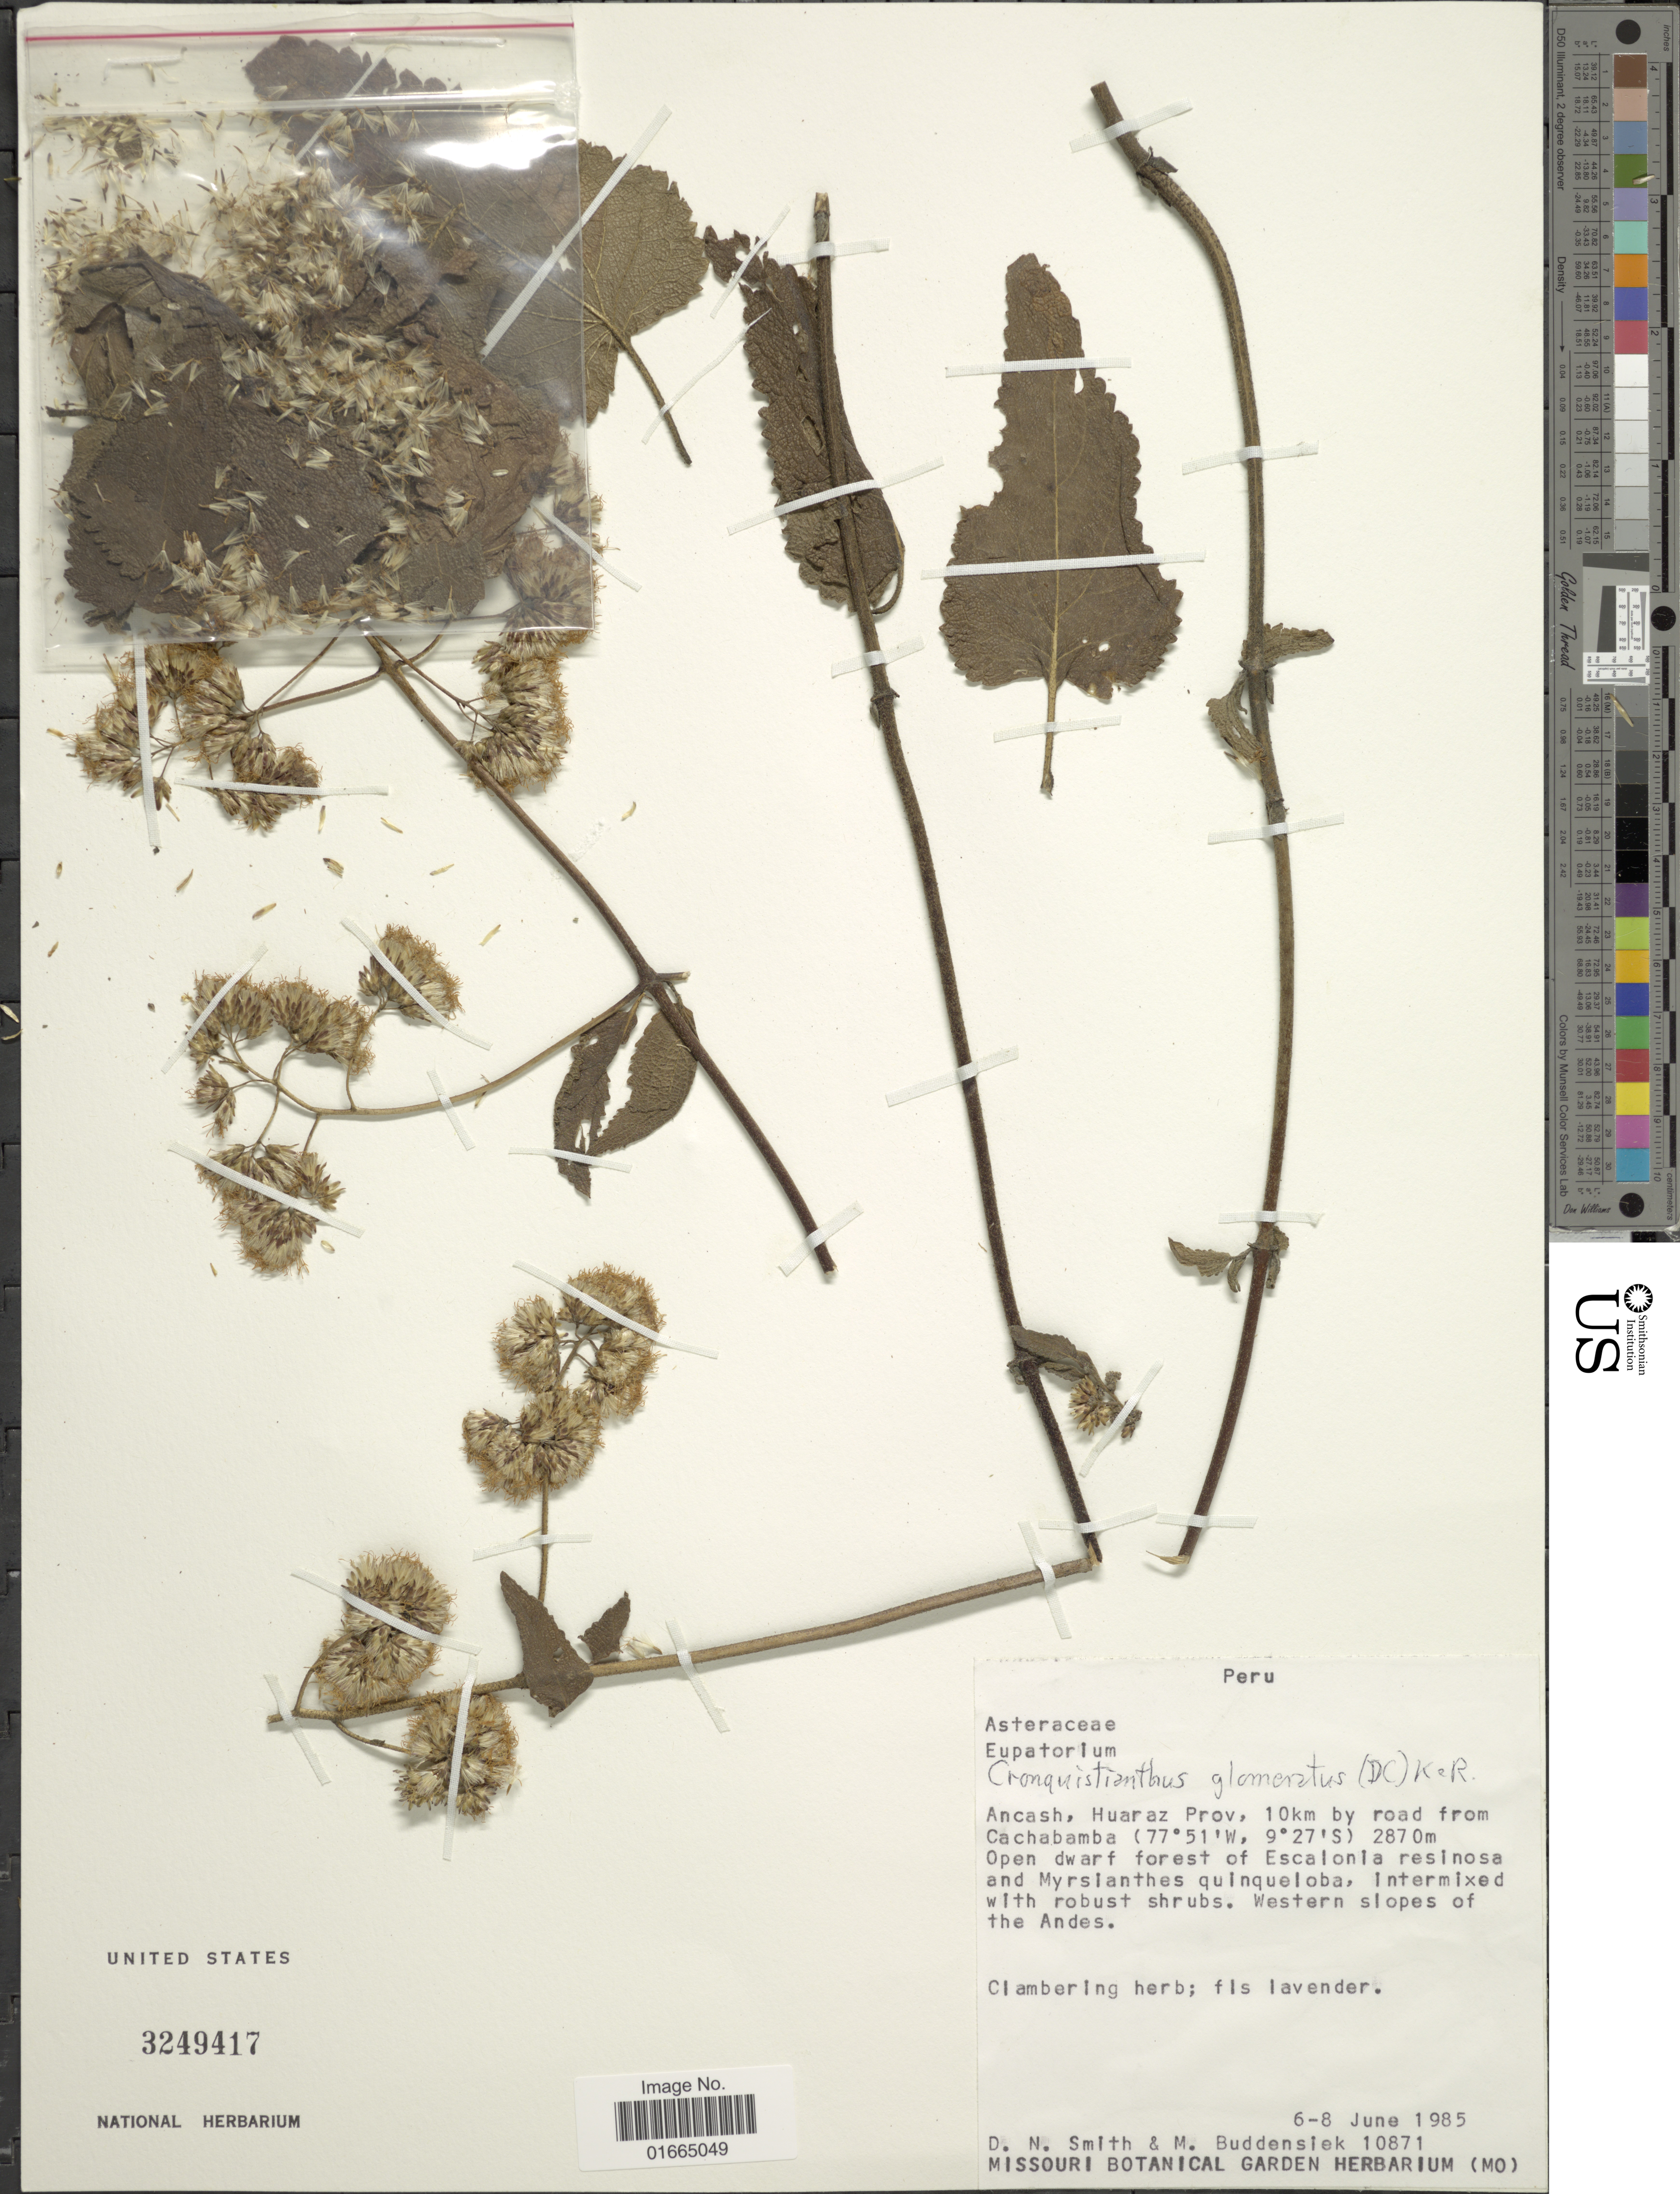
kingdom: Plantae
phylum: Tracheophyta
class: Magnoliopsida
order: Asterales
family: Asteraceae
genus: Cronquistianthus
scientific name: Cronquistianthus glomeratus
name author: (DC.) R.M. King & H. Rob.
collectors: D. Smith & M. Buddensiek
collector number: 10871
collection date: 1985-06-06/1985-06-08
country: Peru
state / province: Ancash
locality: Huaraz Prov, 10km by road from Cachabamba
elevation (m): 2870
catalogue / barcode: US 3249417